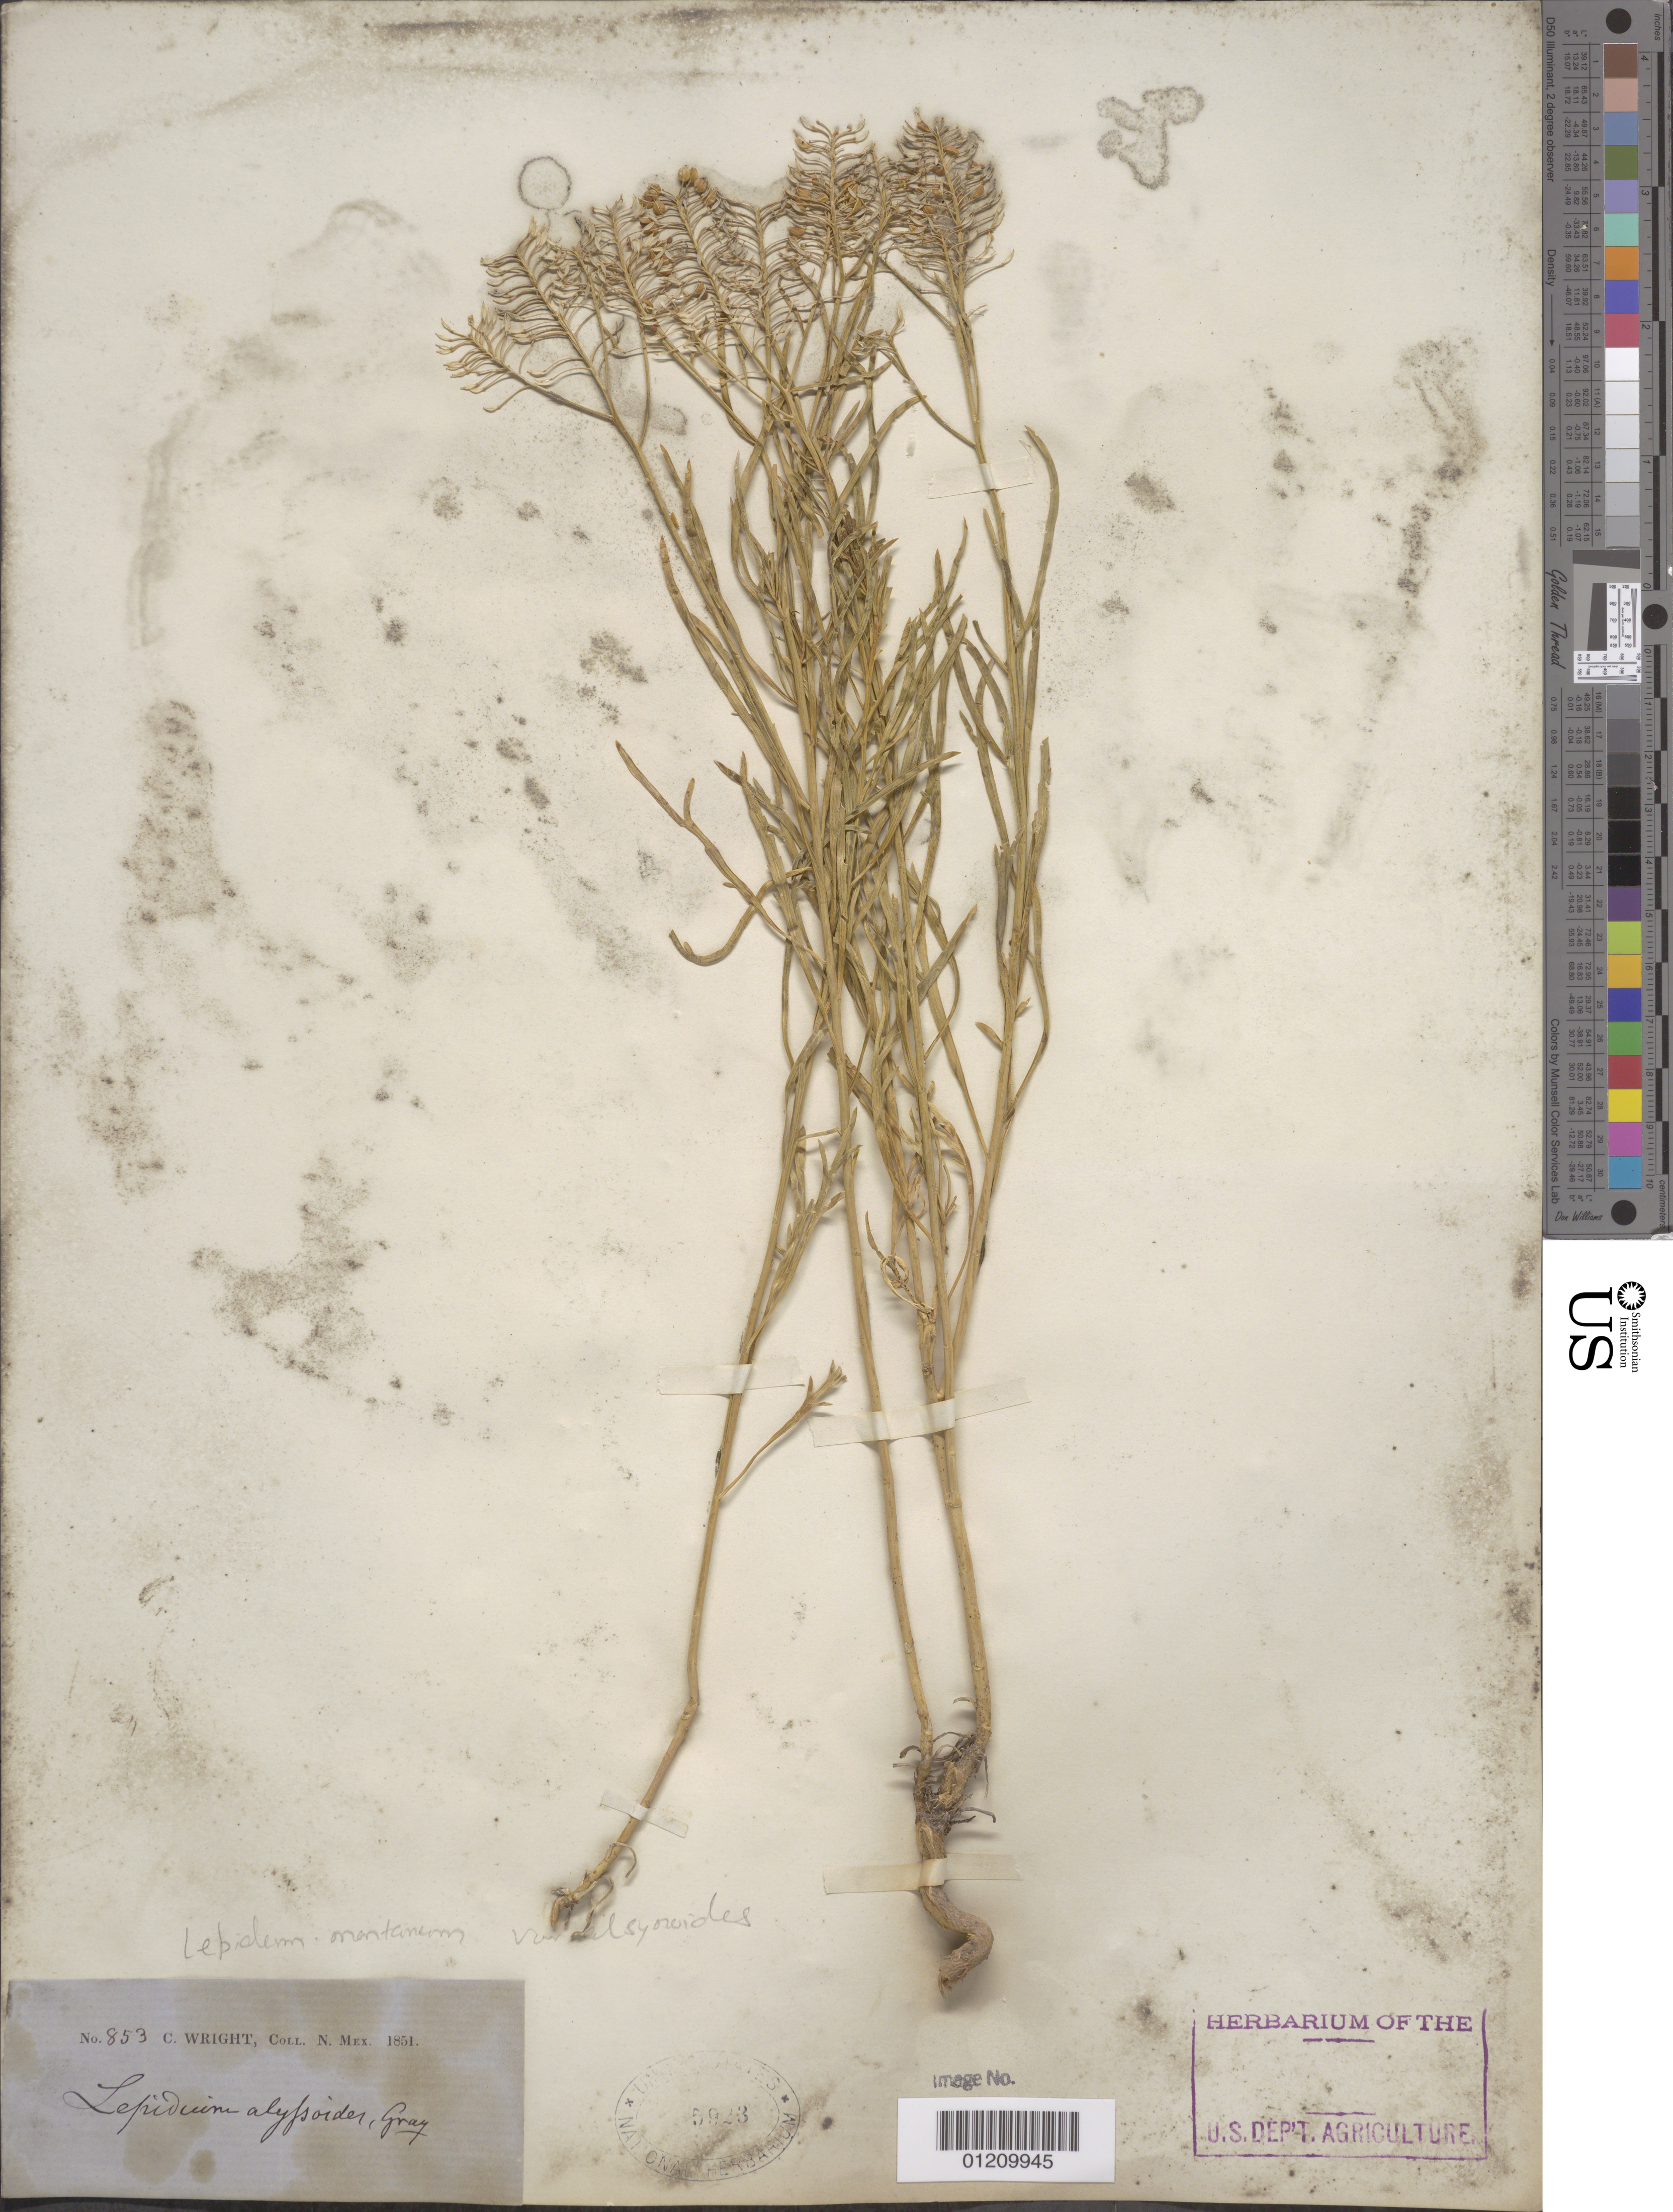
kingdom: Plantae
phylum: Tracheophyta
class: Magnoliopsida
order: Brassicales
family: Brassicaceae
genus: Lepidium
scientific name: Lepidium montanum var. alyssoides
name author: (A. Gray) M.E. Jones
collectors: C. Wright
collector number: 853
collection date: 1851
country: United States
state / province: New Mexico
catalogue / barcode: US 5923